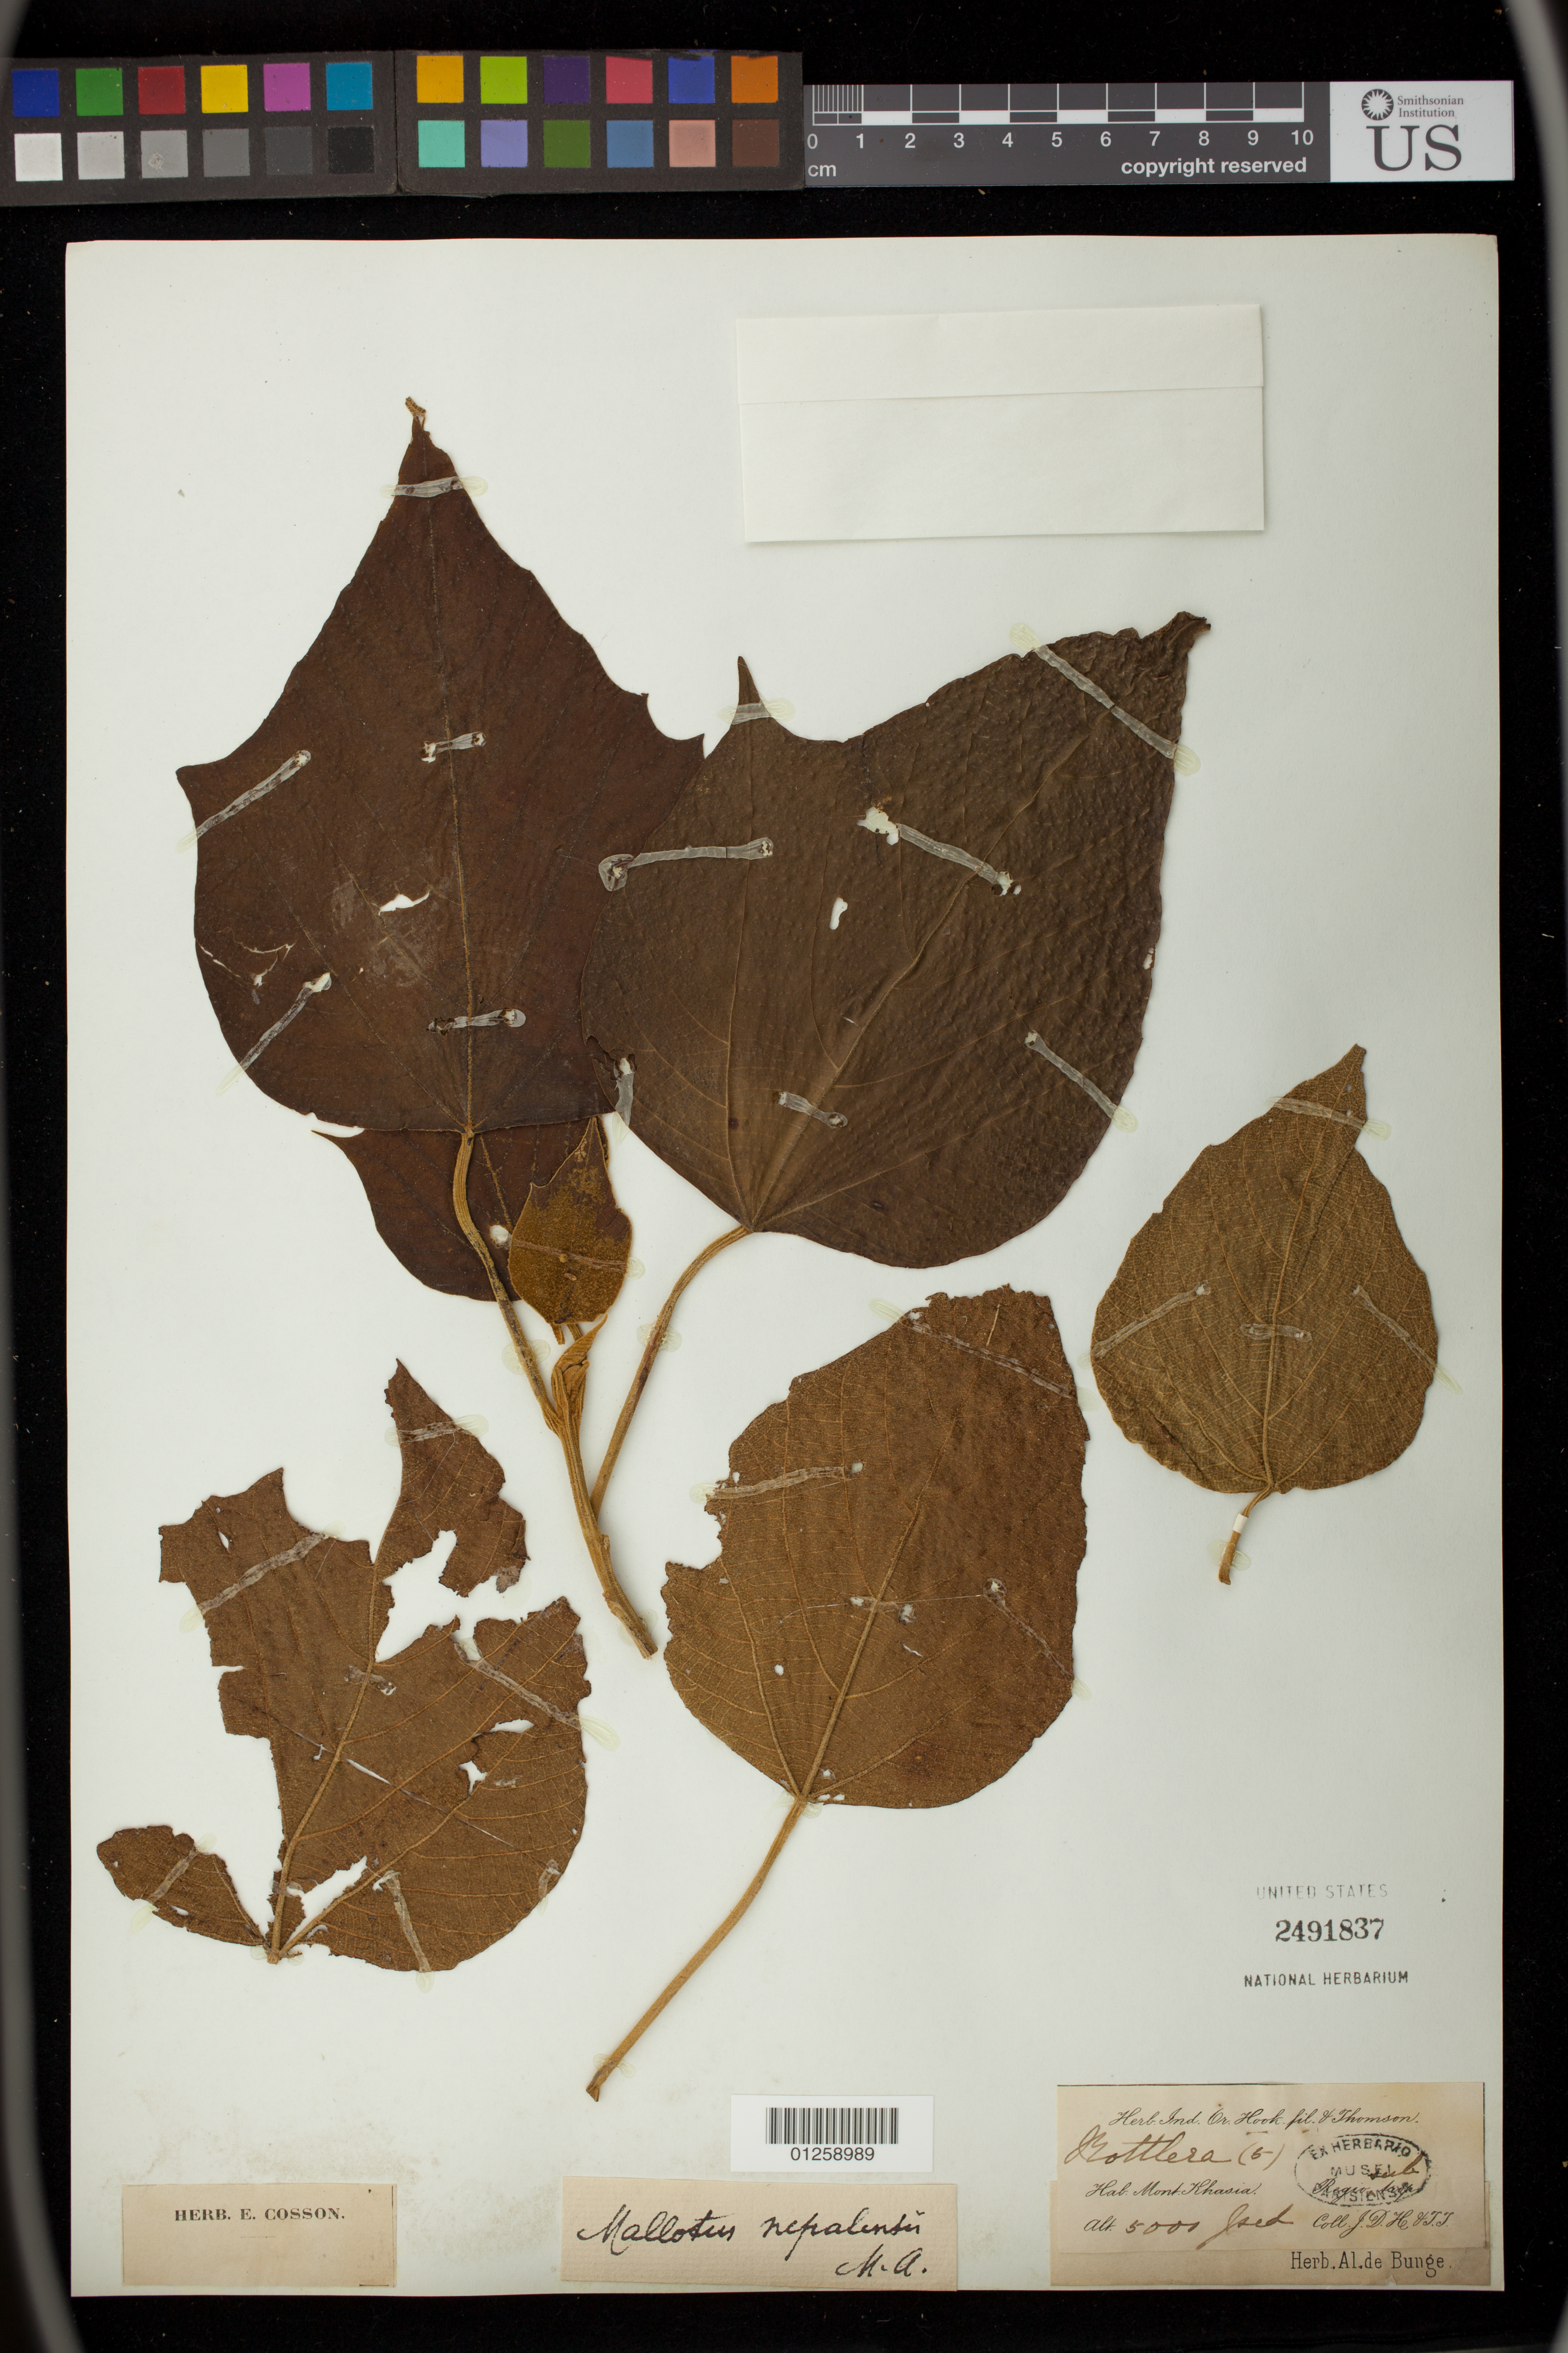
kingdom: Plantae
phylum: Tracheophyta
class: Magnoliopsida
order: Malpighiales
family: Euphorbiaceae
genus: Mallotus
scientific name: Mallotus nepalensis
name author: Müll. Arg.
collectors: J. D. Hooker & T. Thompson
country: India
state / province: Meghalaya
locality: Mount Khasia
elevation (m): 1524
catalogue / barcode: US 2491837